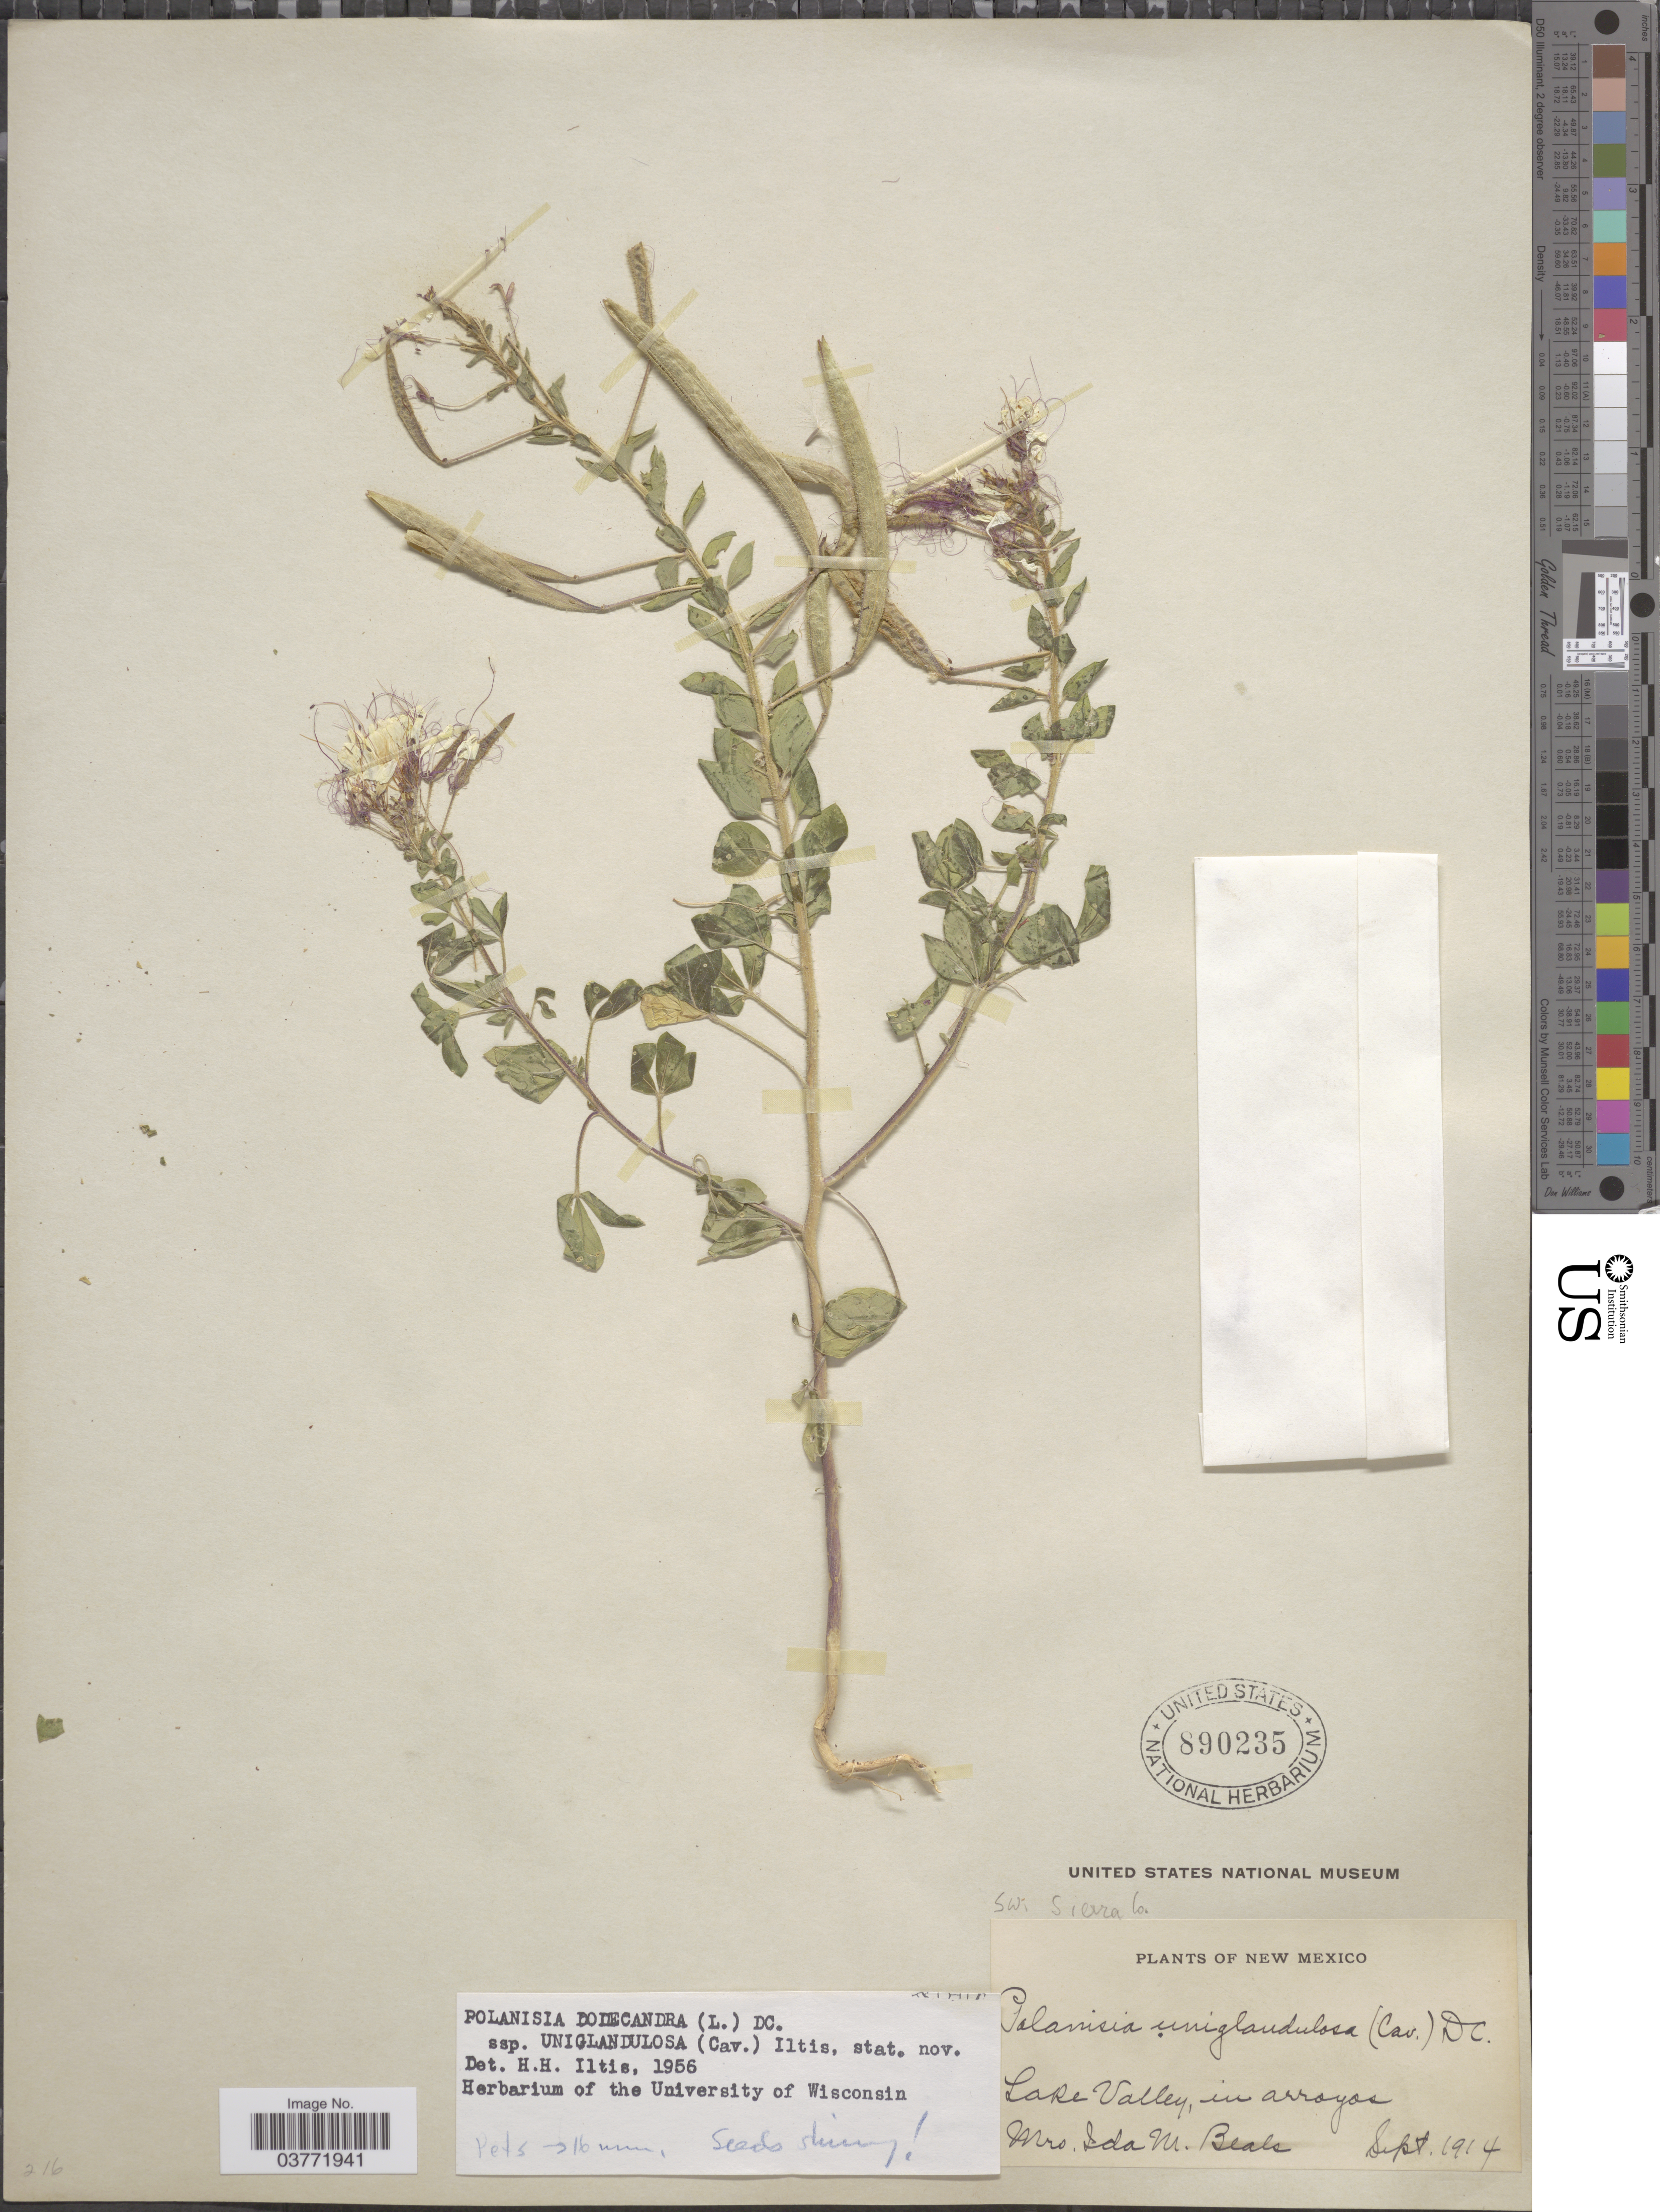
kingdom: Plantae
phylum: Tracheophyta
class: Magnoliopsida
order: Brassicales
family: Cleomaceae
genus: Polanisia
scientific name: Polanisia uniglandulosa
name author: (Cav.) DC.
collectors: I. M. Beals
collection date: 1914-09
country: United States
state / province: New Mexico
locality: SW Sierra Co. Lake Valley, in arroyos.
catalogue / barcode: US 890235